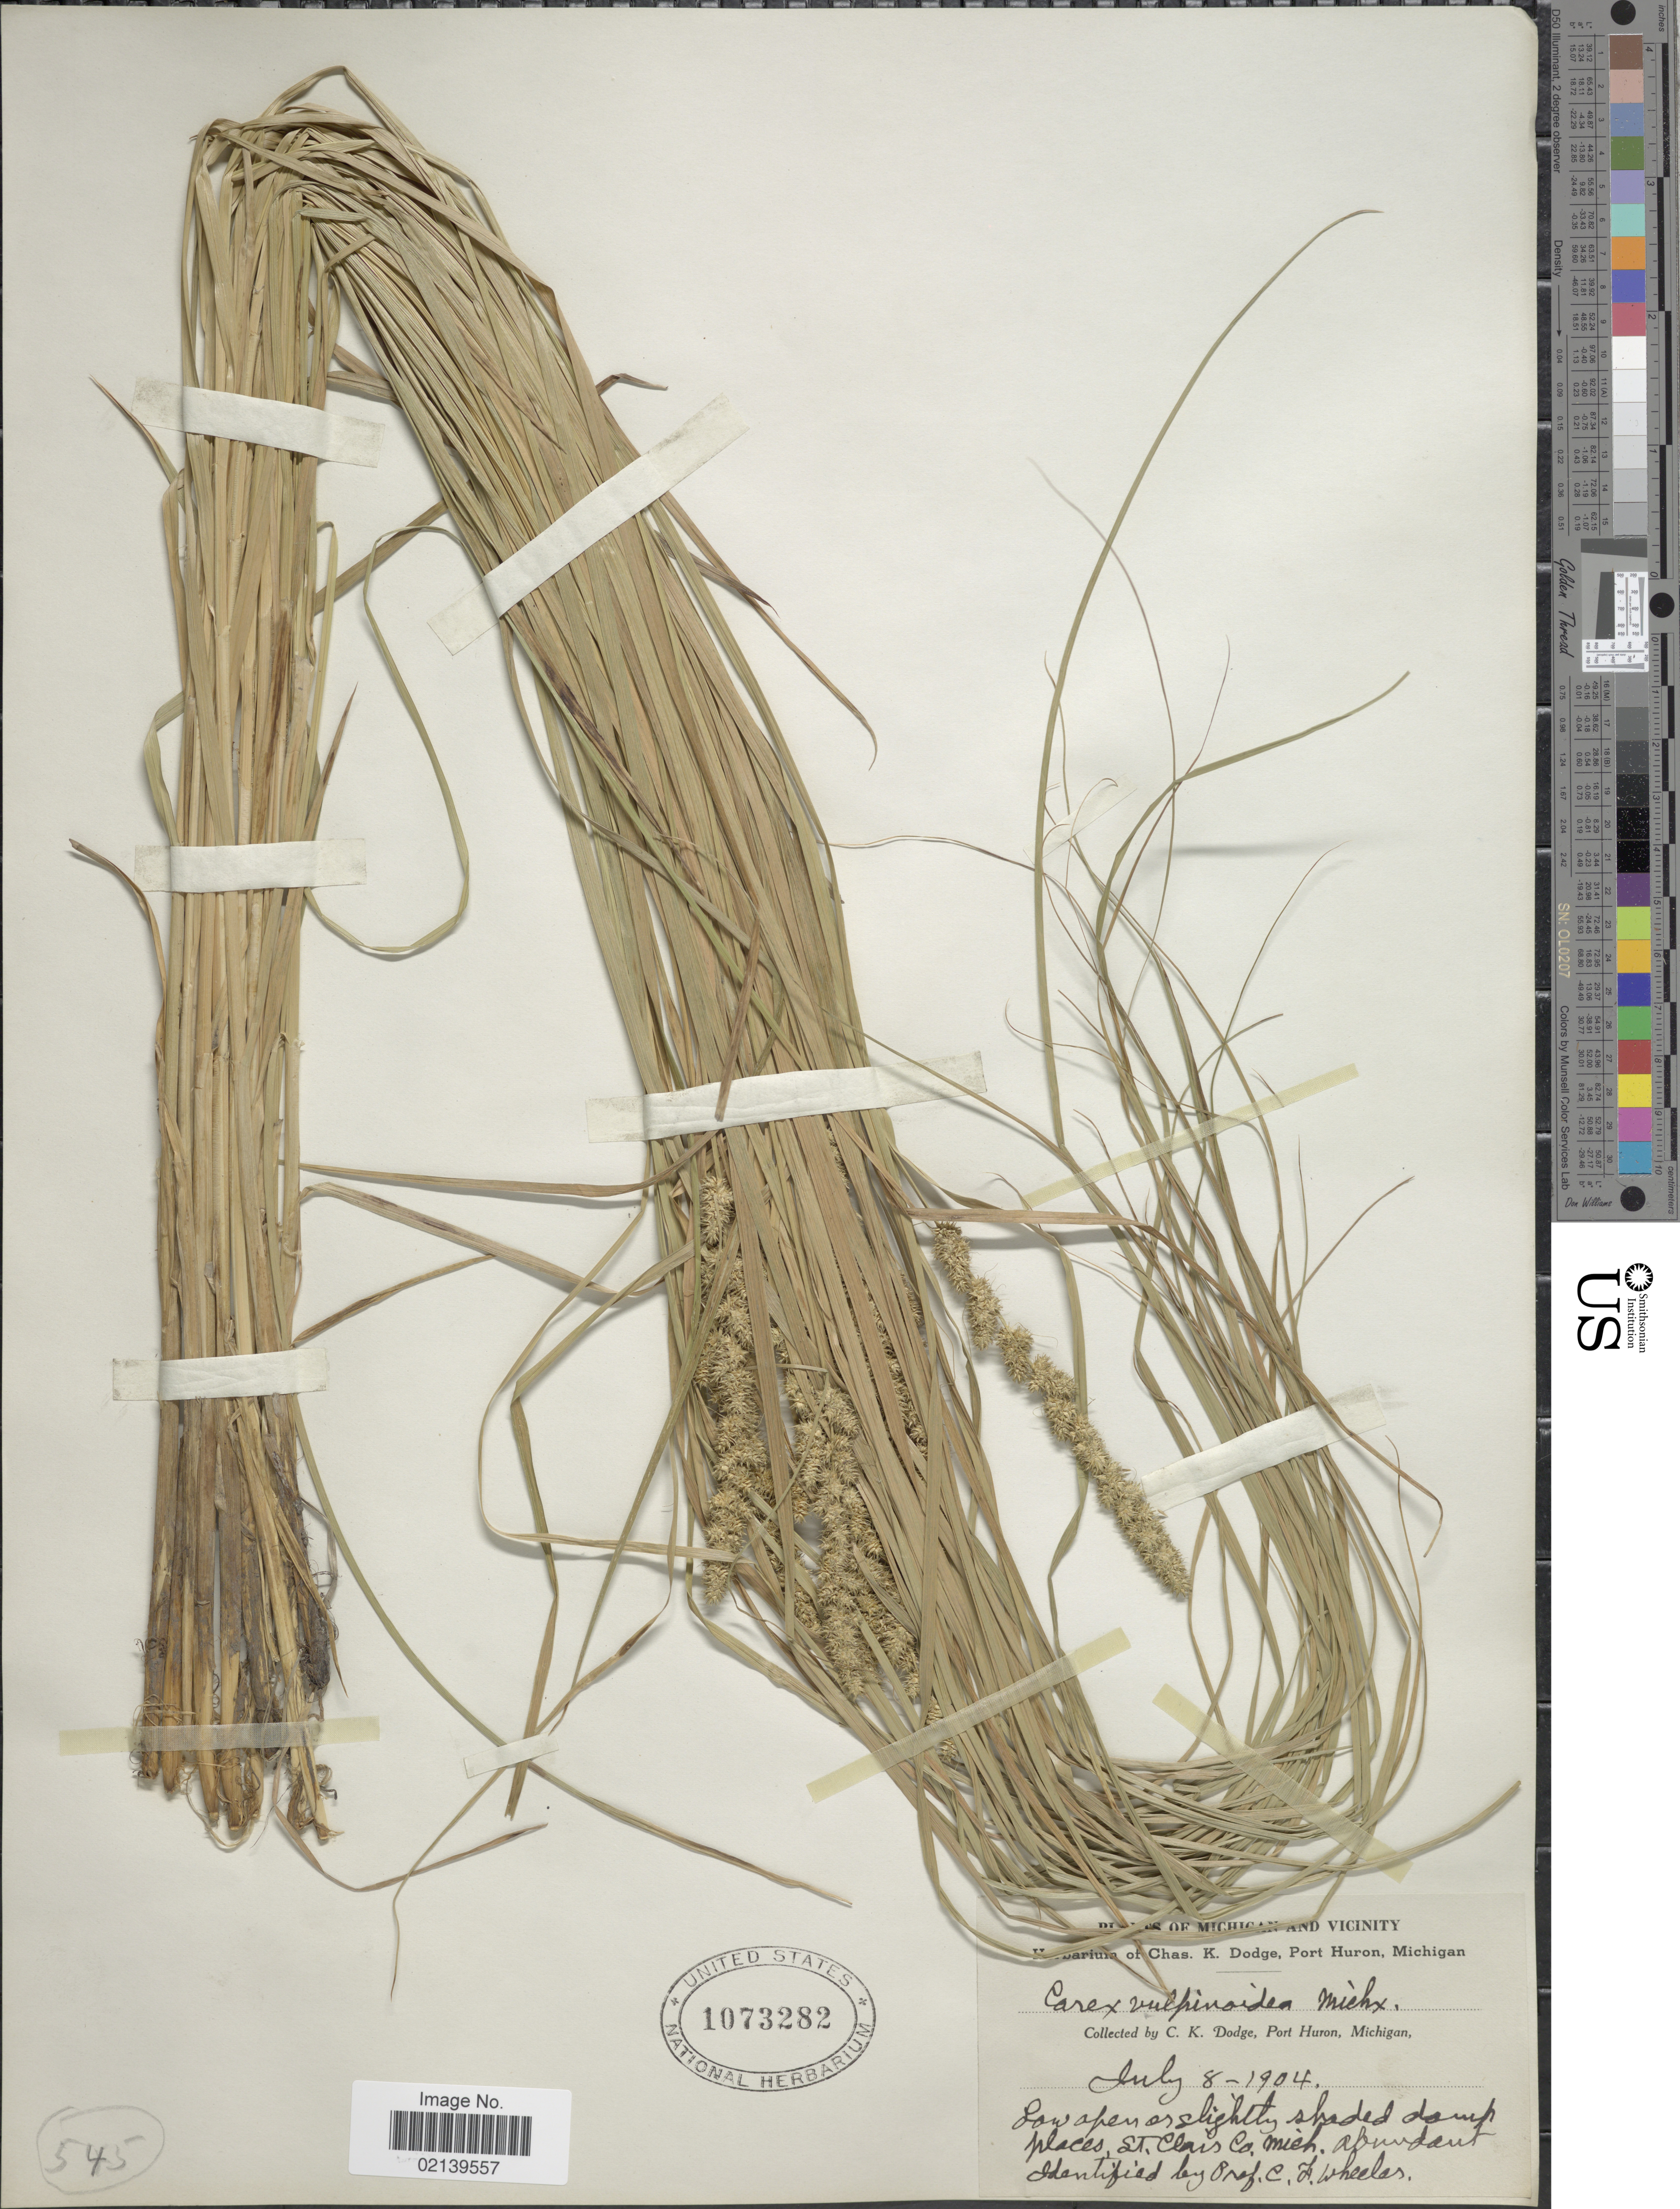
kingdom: Plantae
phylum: Tracheophyta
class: Liliopsida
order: Poales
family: Cyperaceae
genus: Carex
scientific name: Carex vulpinoidea Michx.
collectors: C. Dodge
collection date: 1904-07-08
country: United States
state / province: Michigan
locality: Plains of Michigan and Vicinity, Port Huron, St. Clair Co.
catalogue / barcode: US 1073282